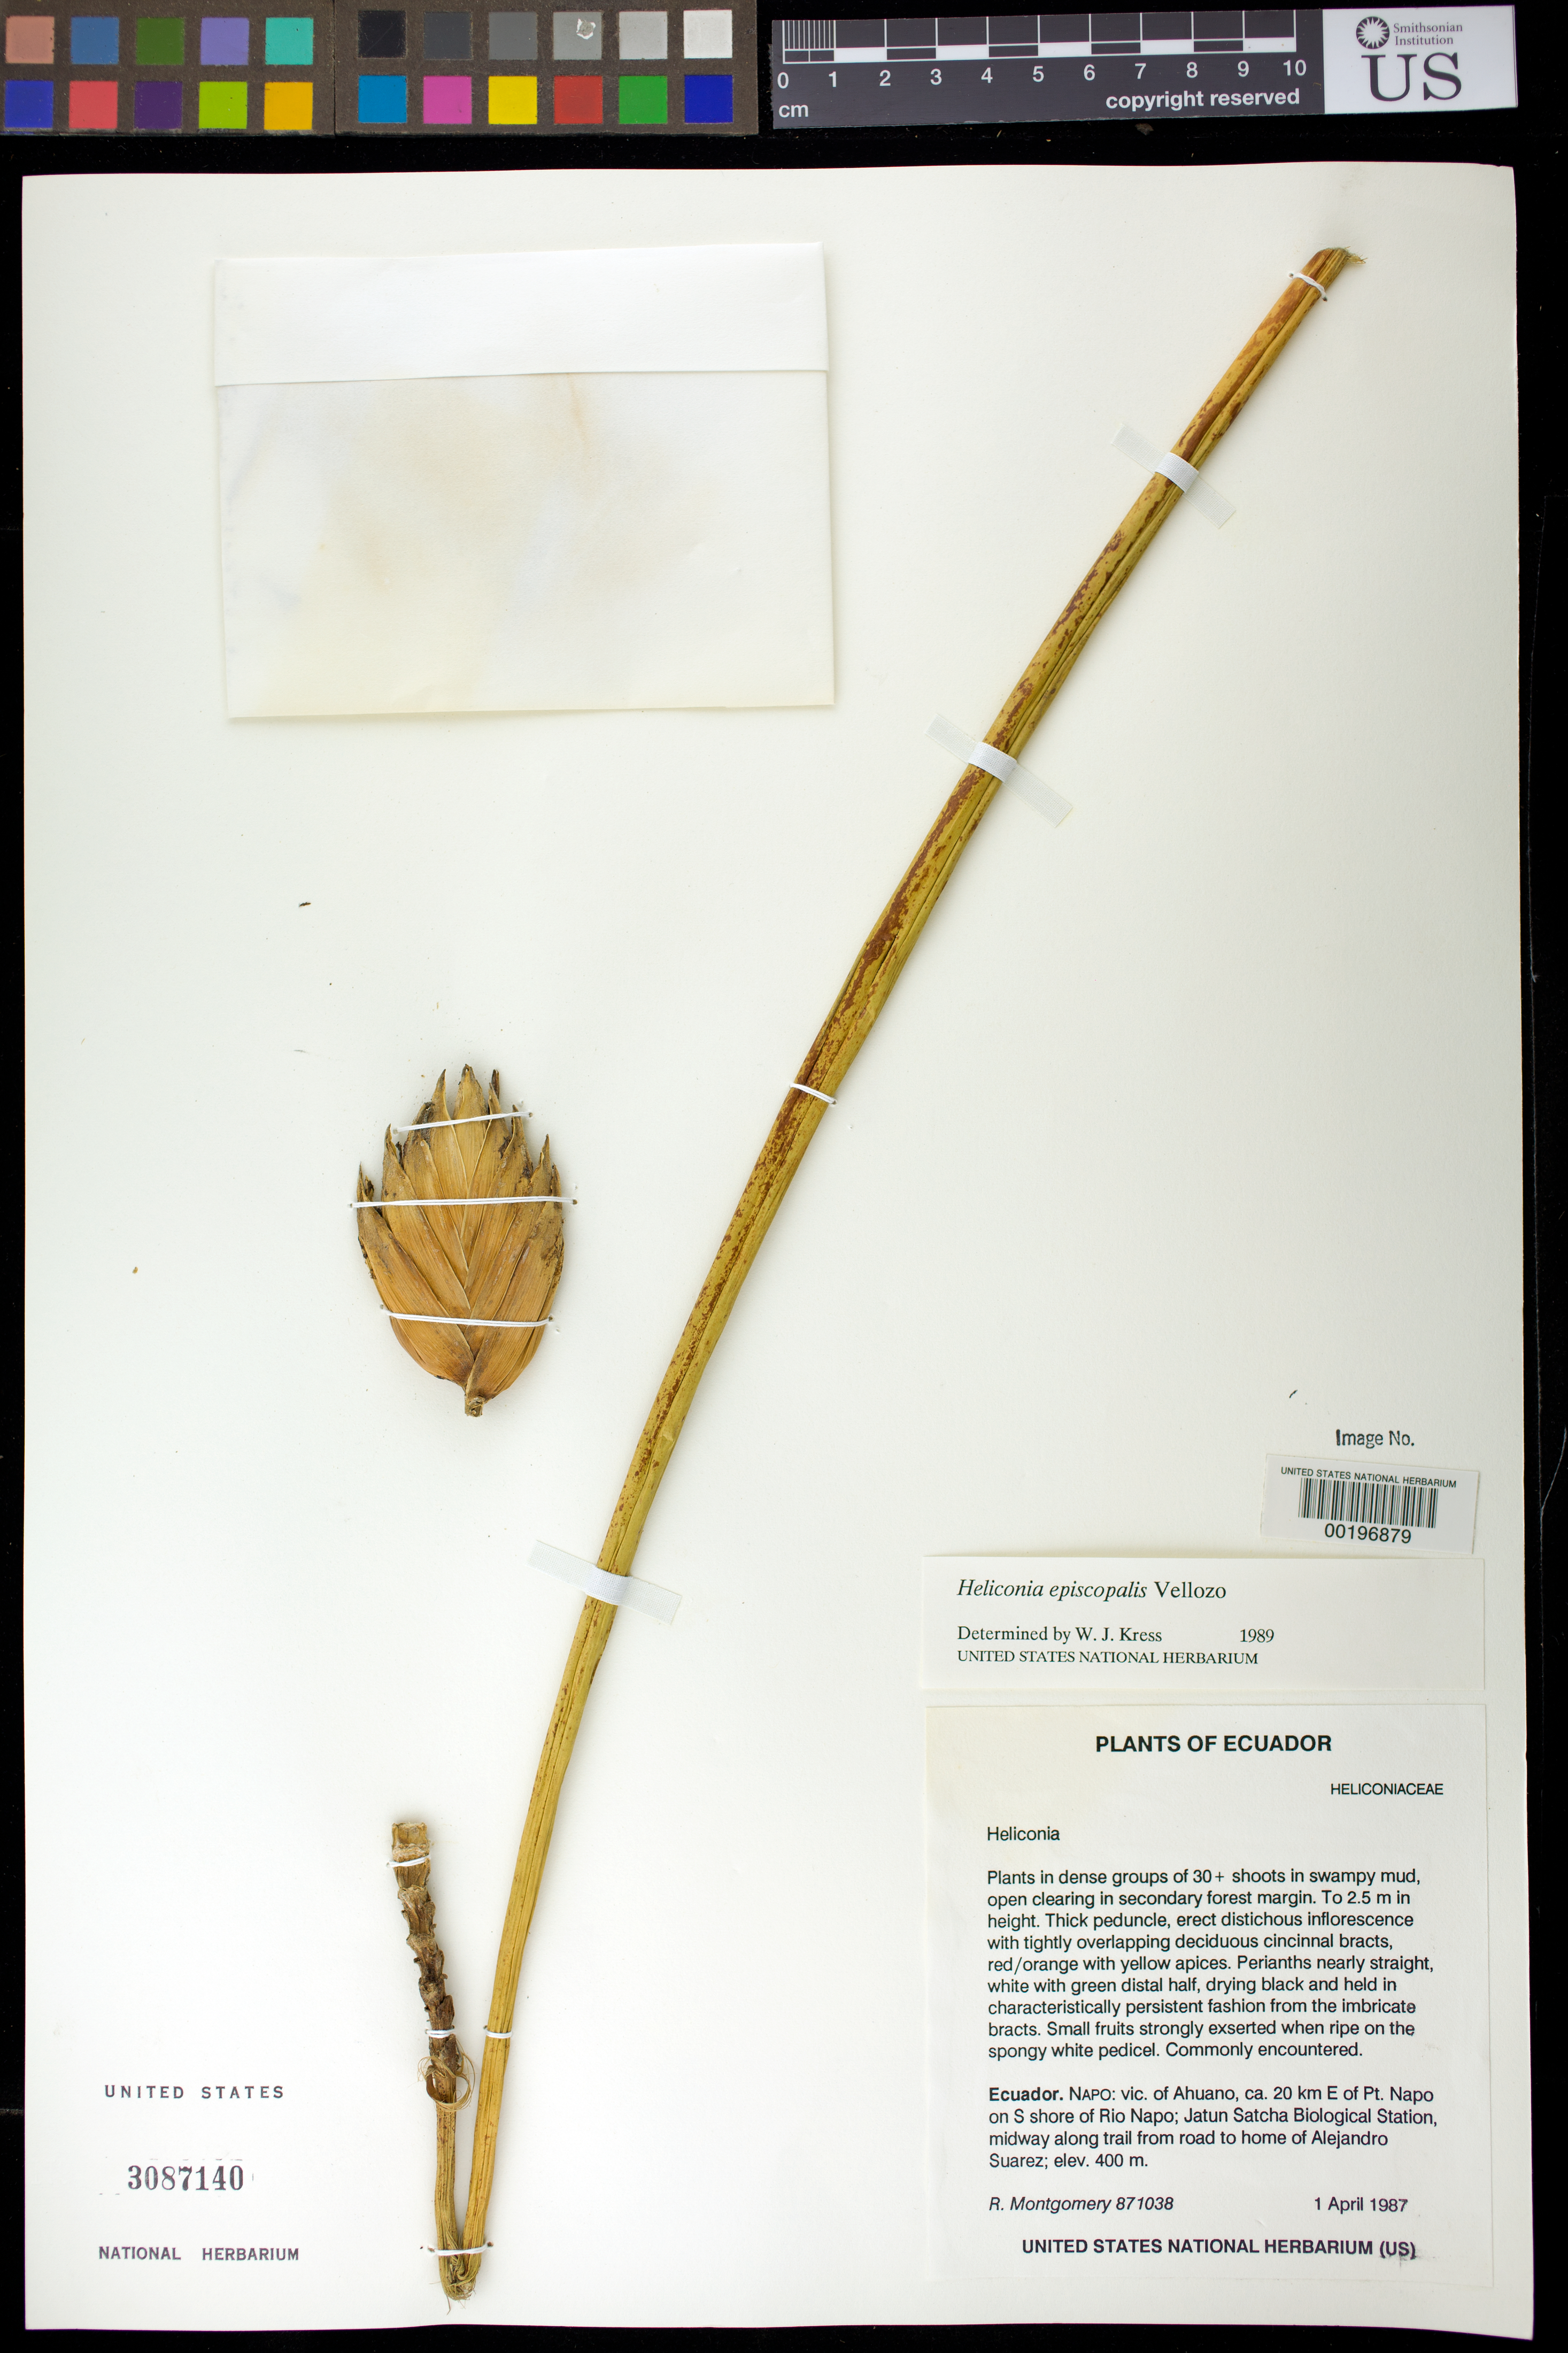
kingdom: Plantae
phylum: Tracheophyta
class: Liliopsida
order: Zingiberales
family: Heliconiaceae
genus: Heliconia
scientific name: Heliconia episcopalis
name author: Vell.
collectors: R. Montgomery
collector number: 871038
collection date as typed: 01 Apr 1987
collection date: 1987-04-01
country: Ecuador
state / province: Napo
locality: Vic. of ahuano, ca 20 km E of pt. Napo on s shore of Rio Napo; jatun sacha Biological station, on Trail to home of a. suarez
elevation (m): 400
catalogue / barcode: US 3087140